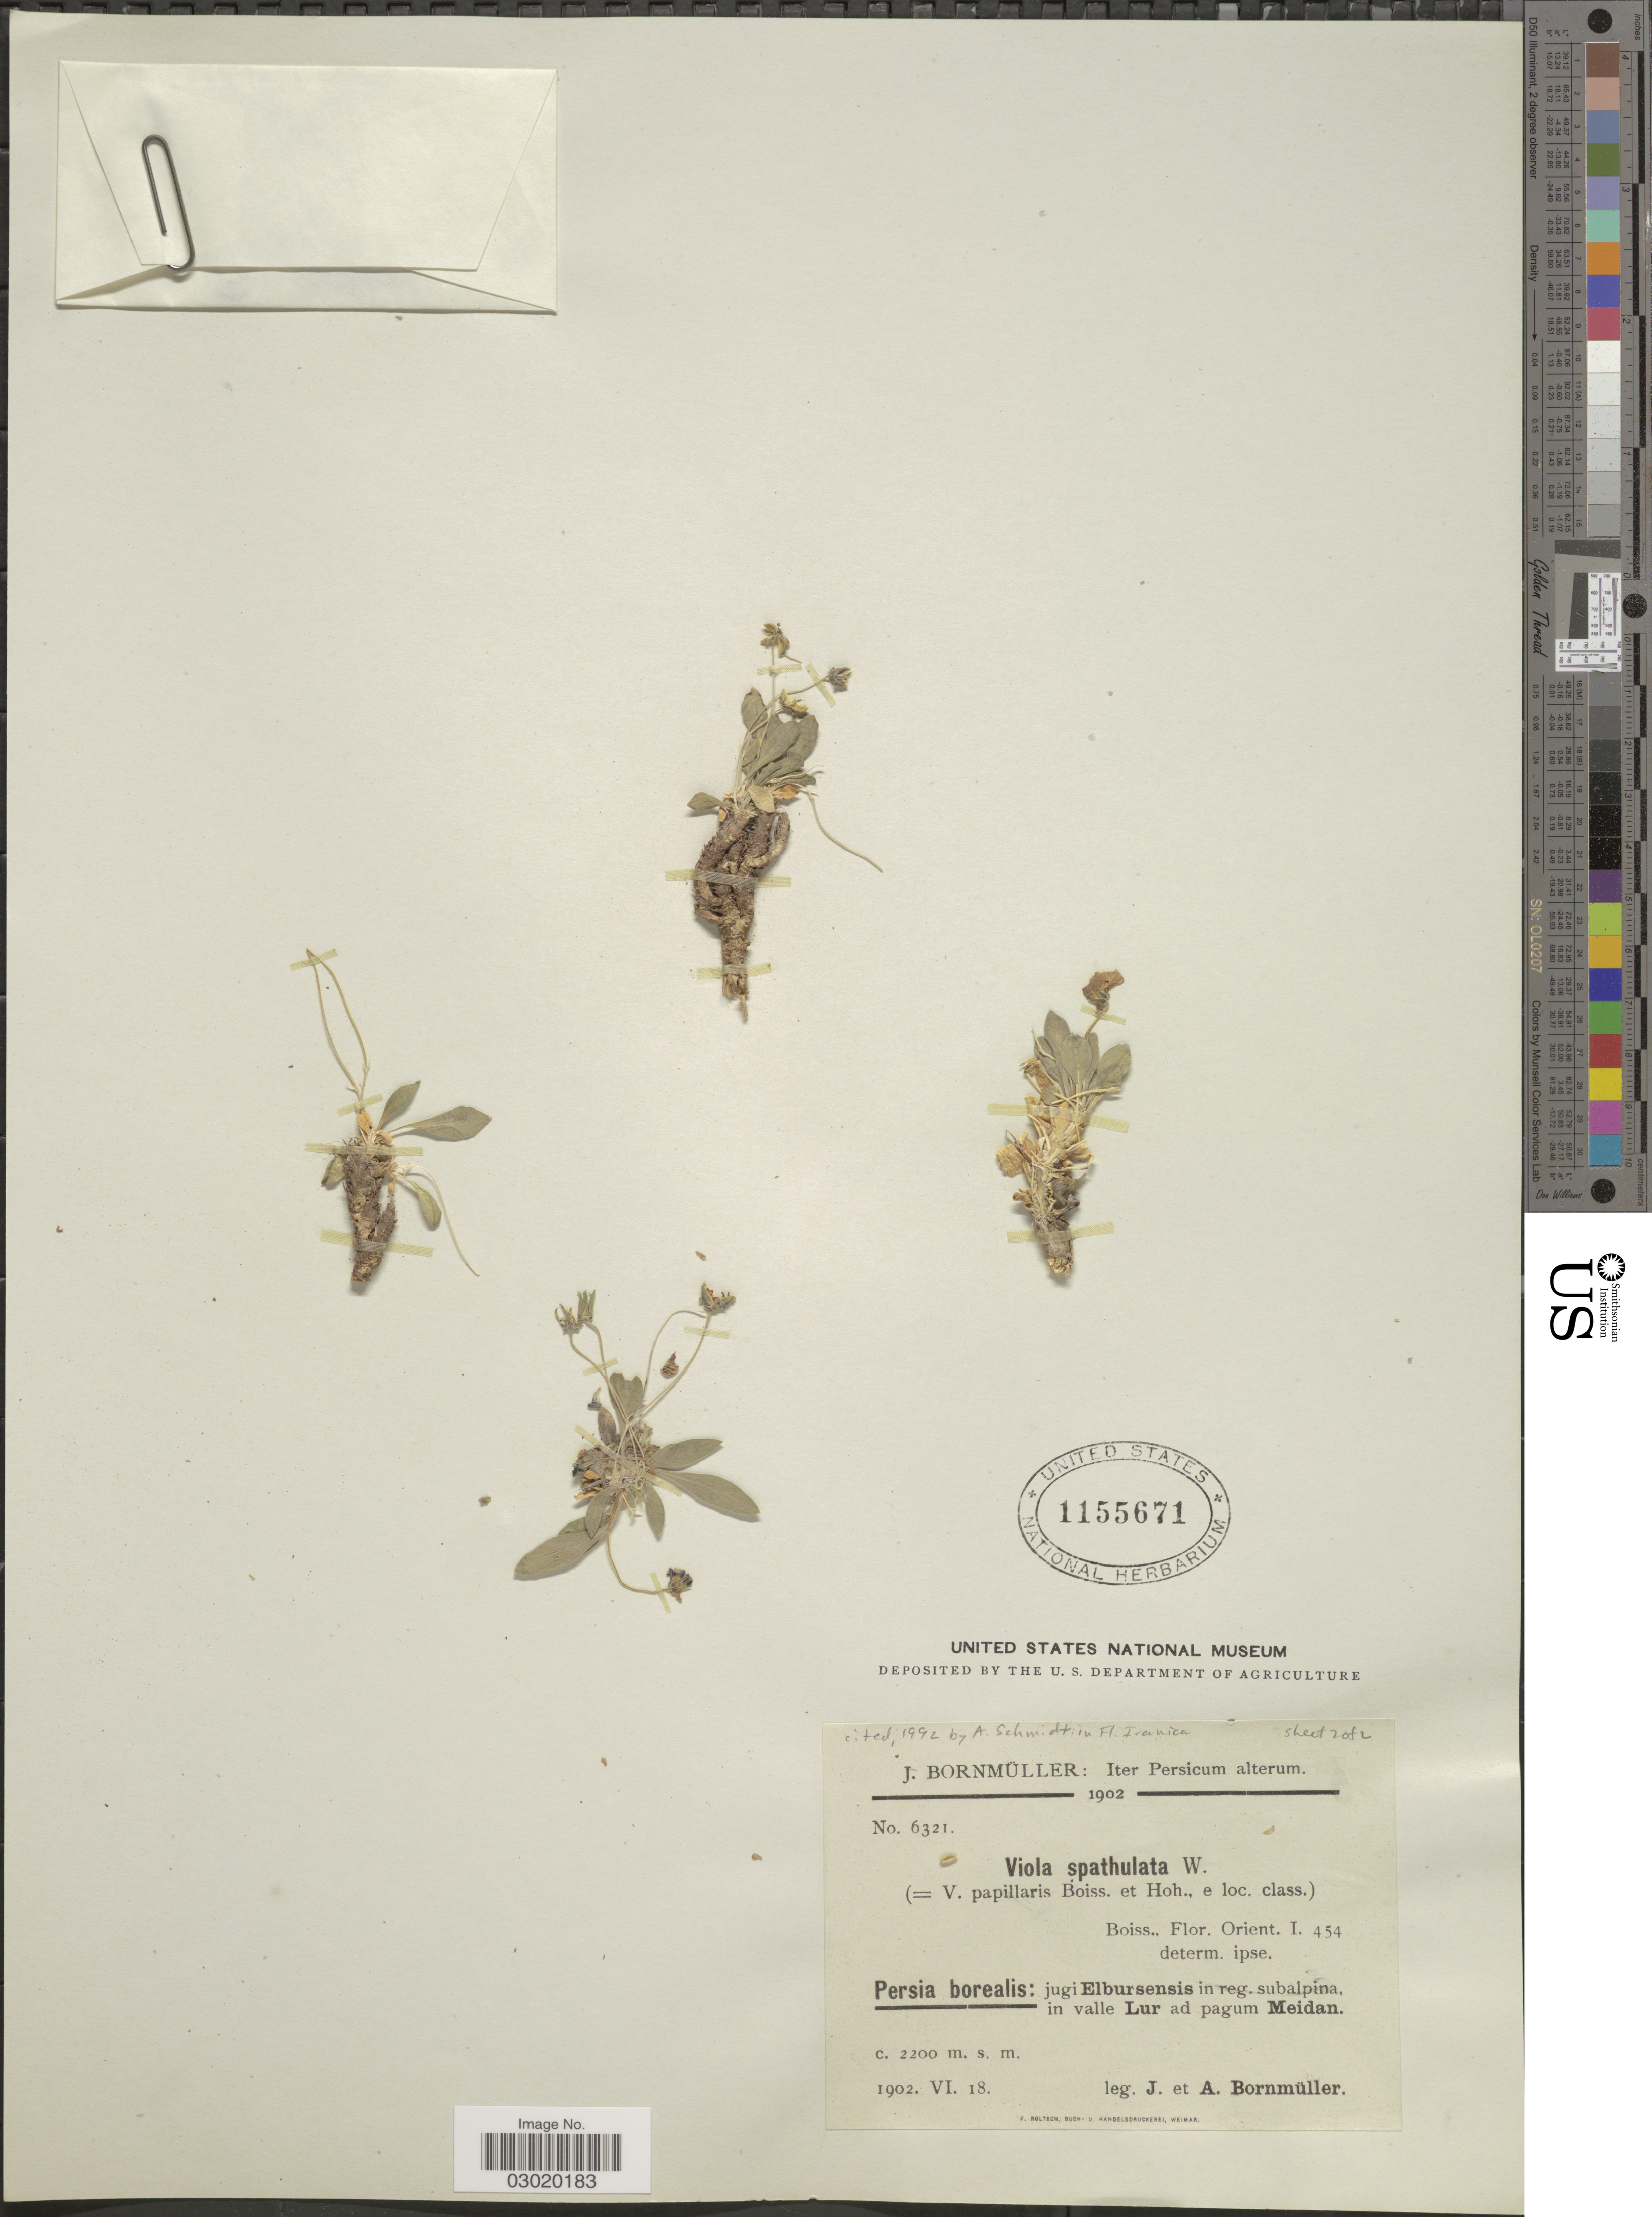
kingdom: Plantae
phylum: Tracheophyta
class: Magnoliopsida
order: Malpighiales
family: Violaceae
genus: Viola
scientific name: Viola spathulata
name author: Willd. ex Schult.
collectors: J. Bornmüller & A. Bornmüller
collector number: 6321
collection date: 1902-06-18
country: Iran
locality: Persia borealis: jugi Elbursensis in reg. subalpina in valle Lur ad pagum Meidan.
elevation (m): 2200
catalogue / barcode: US 1155671